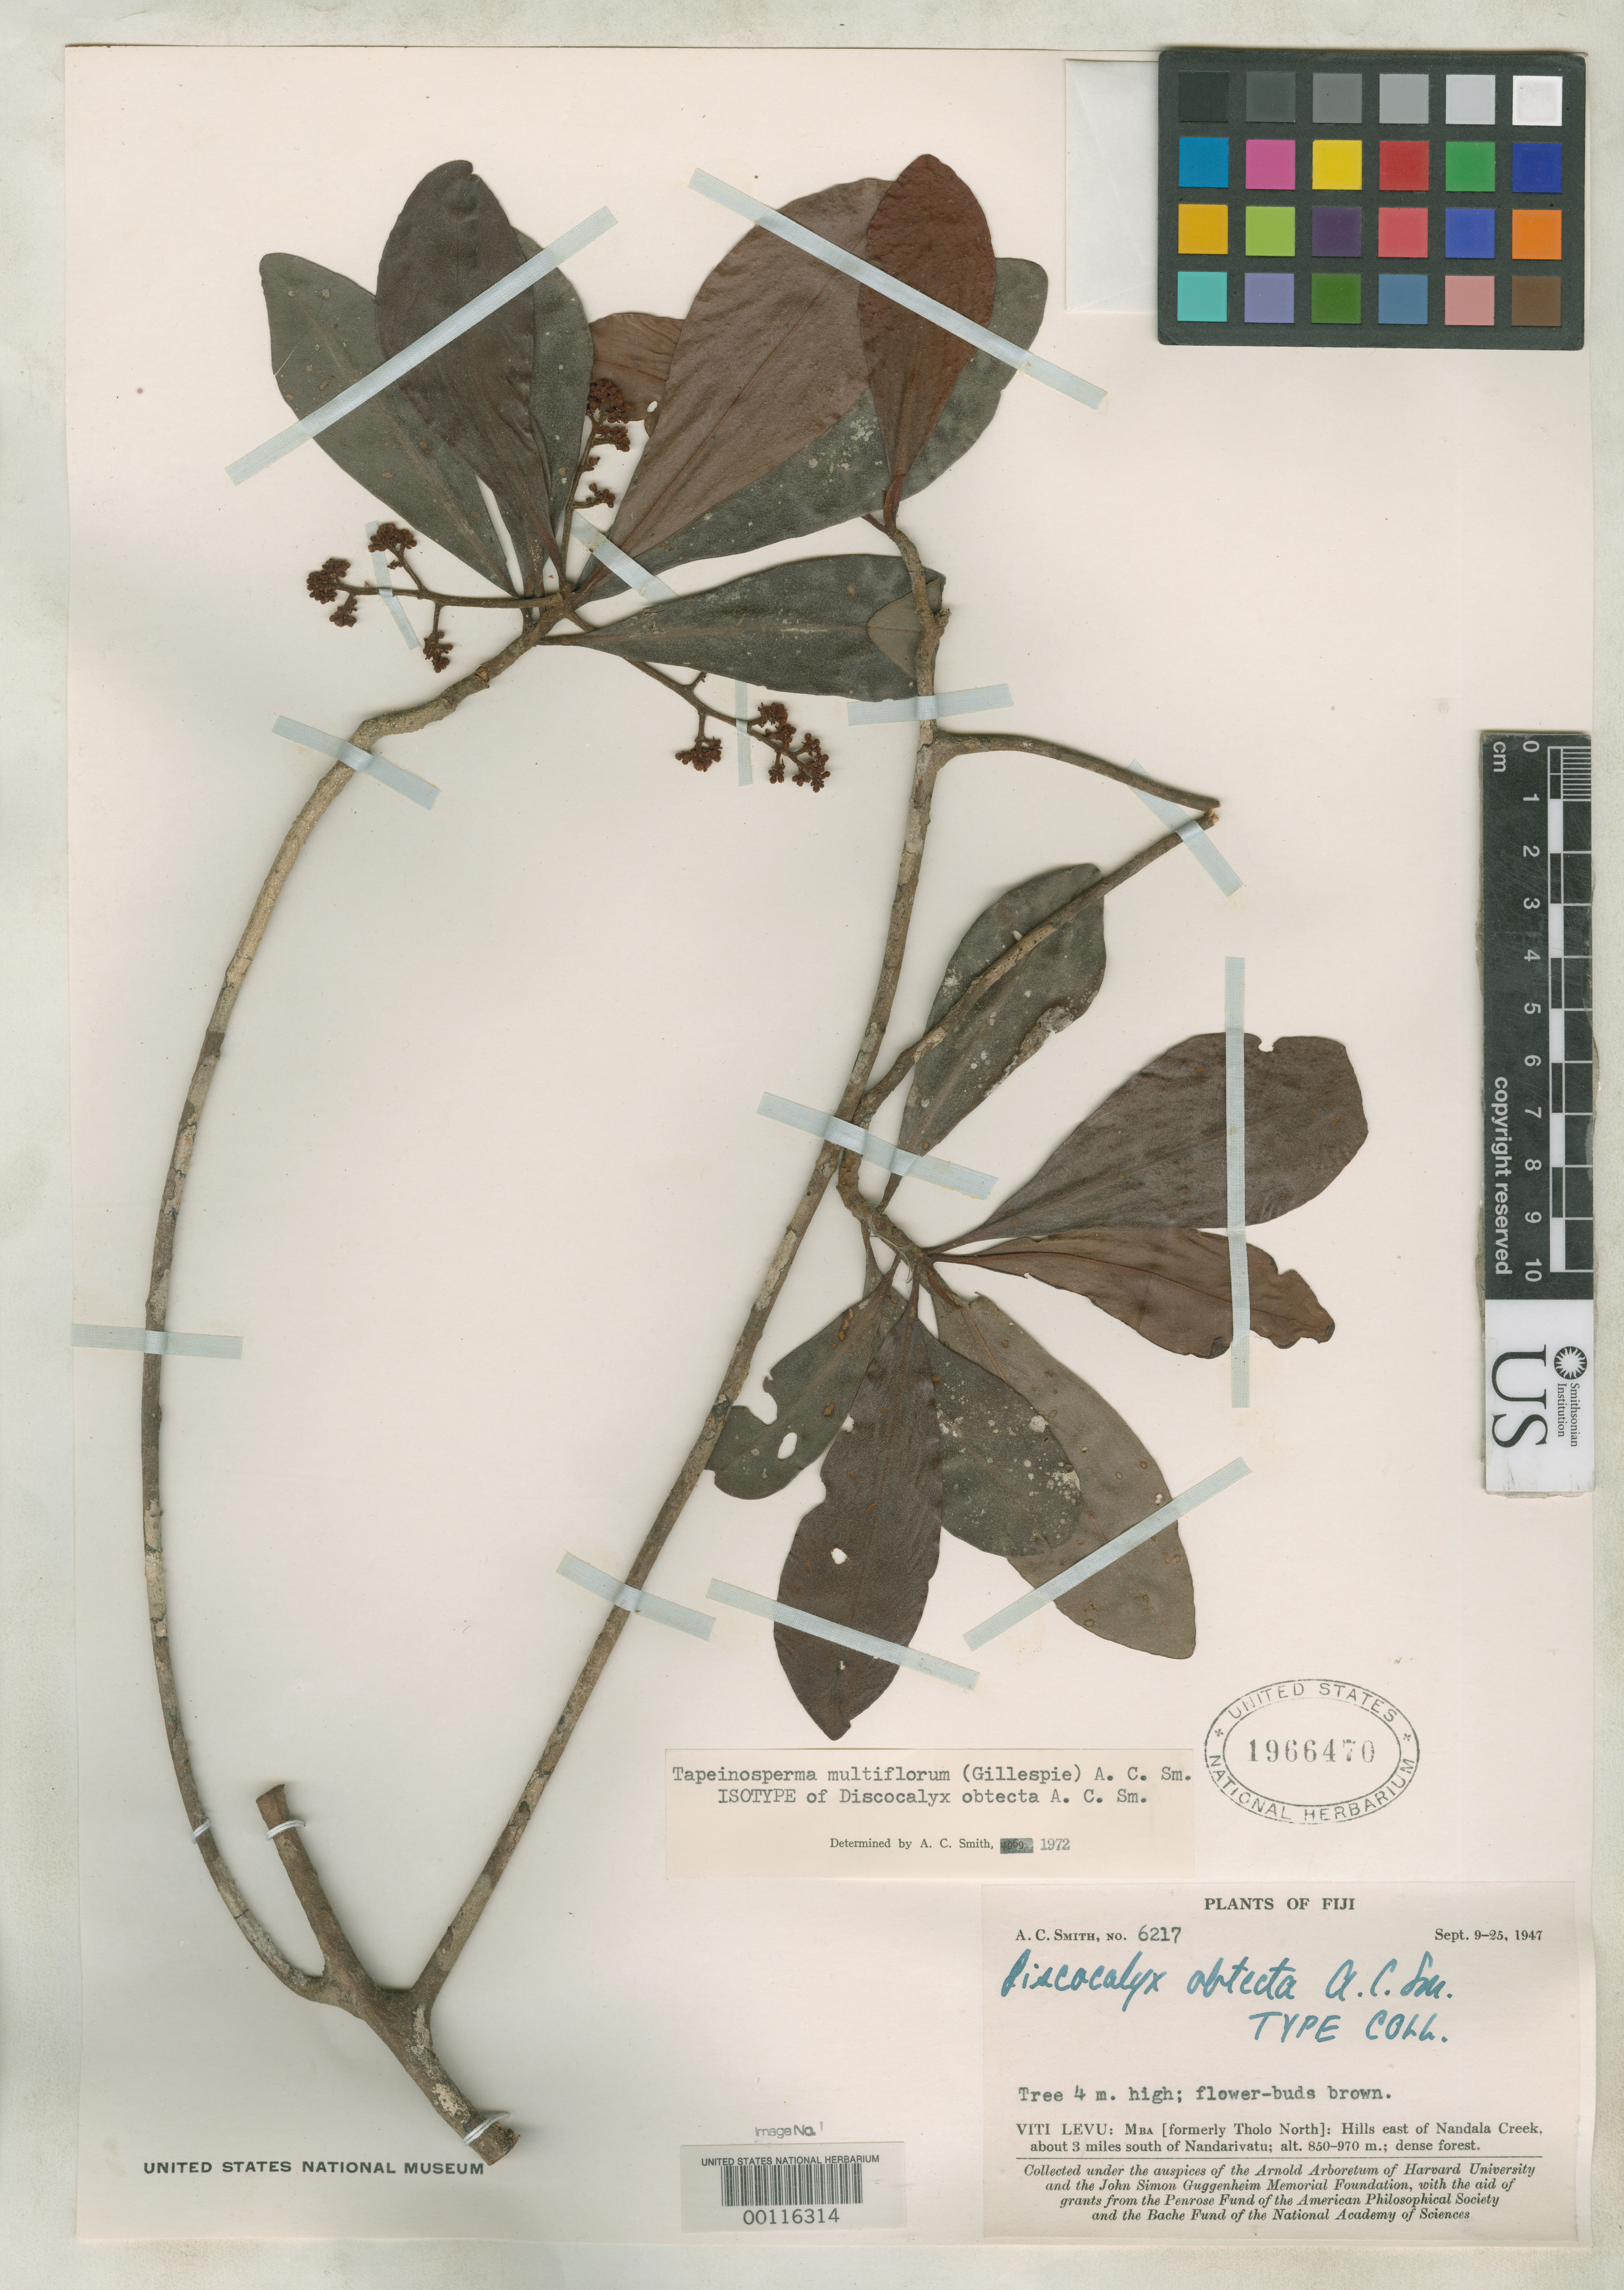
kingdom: Plantae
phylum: Tracheophyta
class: Magnoliopsida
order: Ericales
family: Primulaceae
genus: Discocalyx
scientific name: Discocalyx obtecta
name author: A.C. Sm.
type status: Isotype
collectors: A. C. Smith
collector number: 6217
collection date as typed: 25 Sep 1947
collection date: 1947-09-25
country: Fiji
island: Viti Levu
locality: Mba, hills E of Nandala Creek, ca 3 mi S of Nandarivatu. [Viti Levu Group]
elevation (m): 870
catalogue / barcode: US 1966470